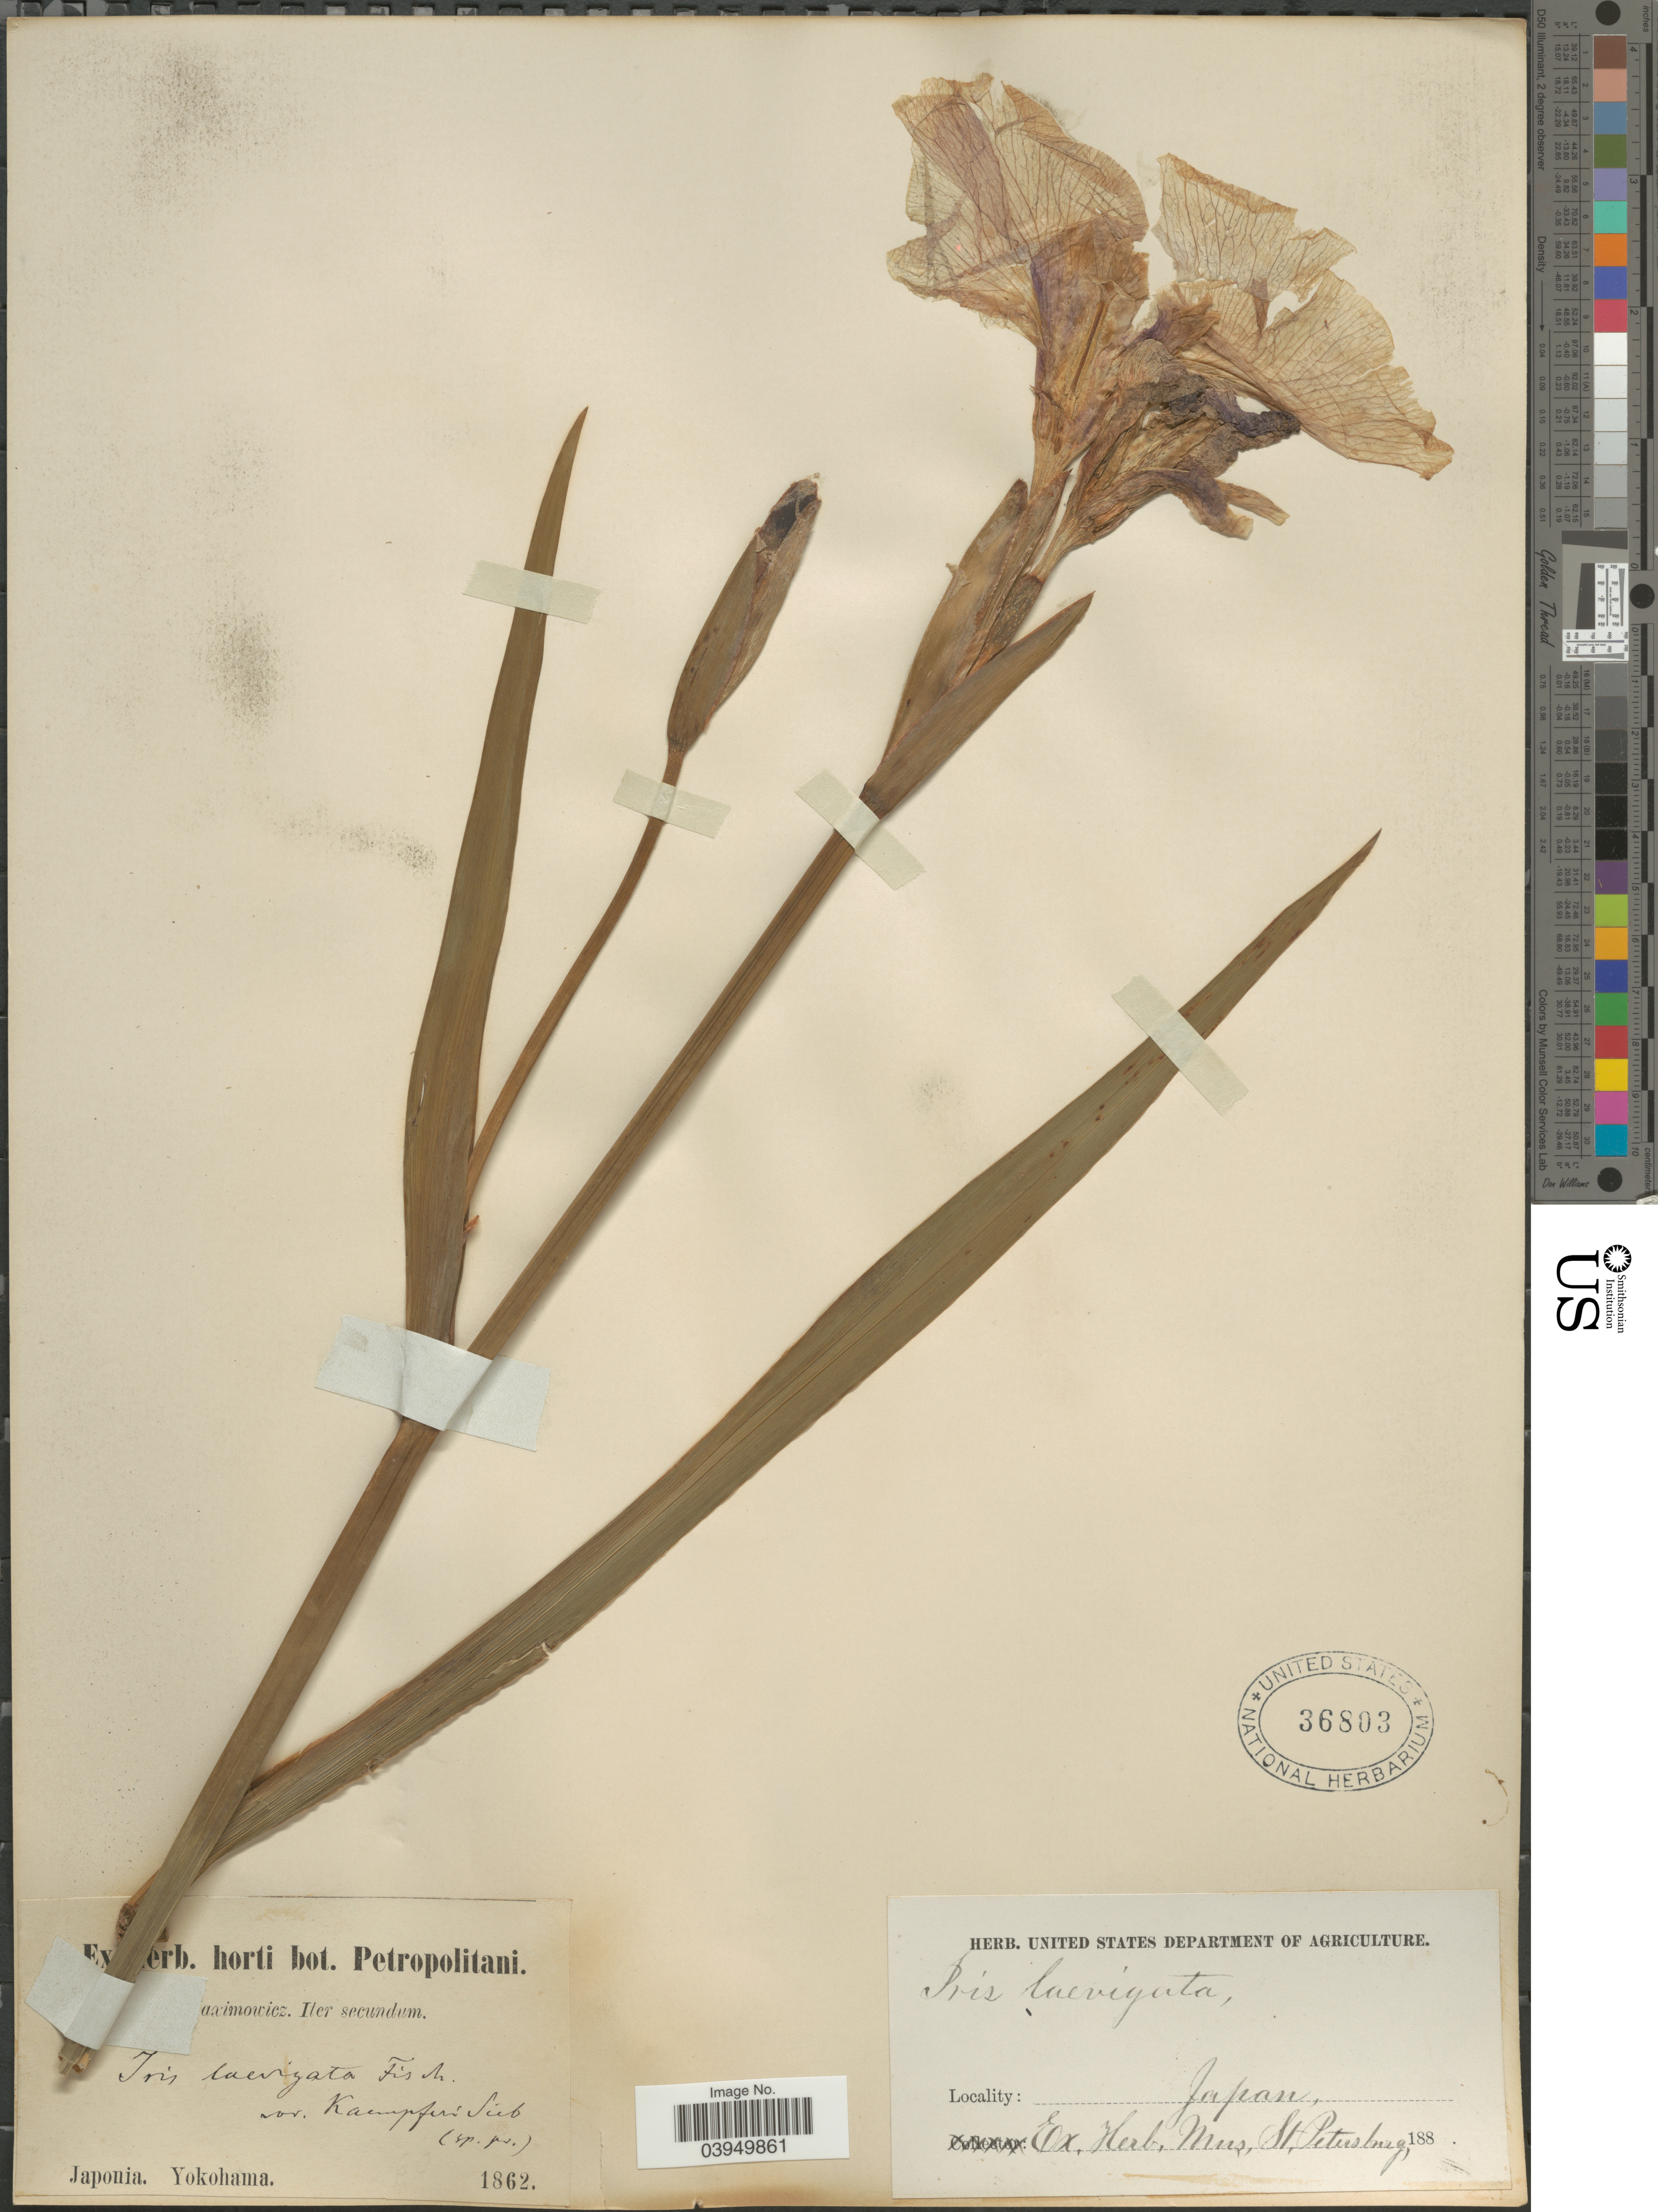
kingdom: Plantae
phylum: Tracheophyta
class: Liliopsida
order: Asparagales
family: Iridaceae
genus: Iris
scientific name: Iris laevigata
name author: Fisch.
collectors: Maximowicz, --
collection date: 1862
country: Japan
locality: Iter secundum. Japonia. Yokohama.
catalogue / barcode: US 36803